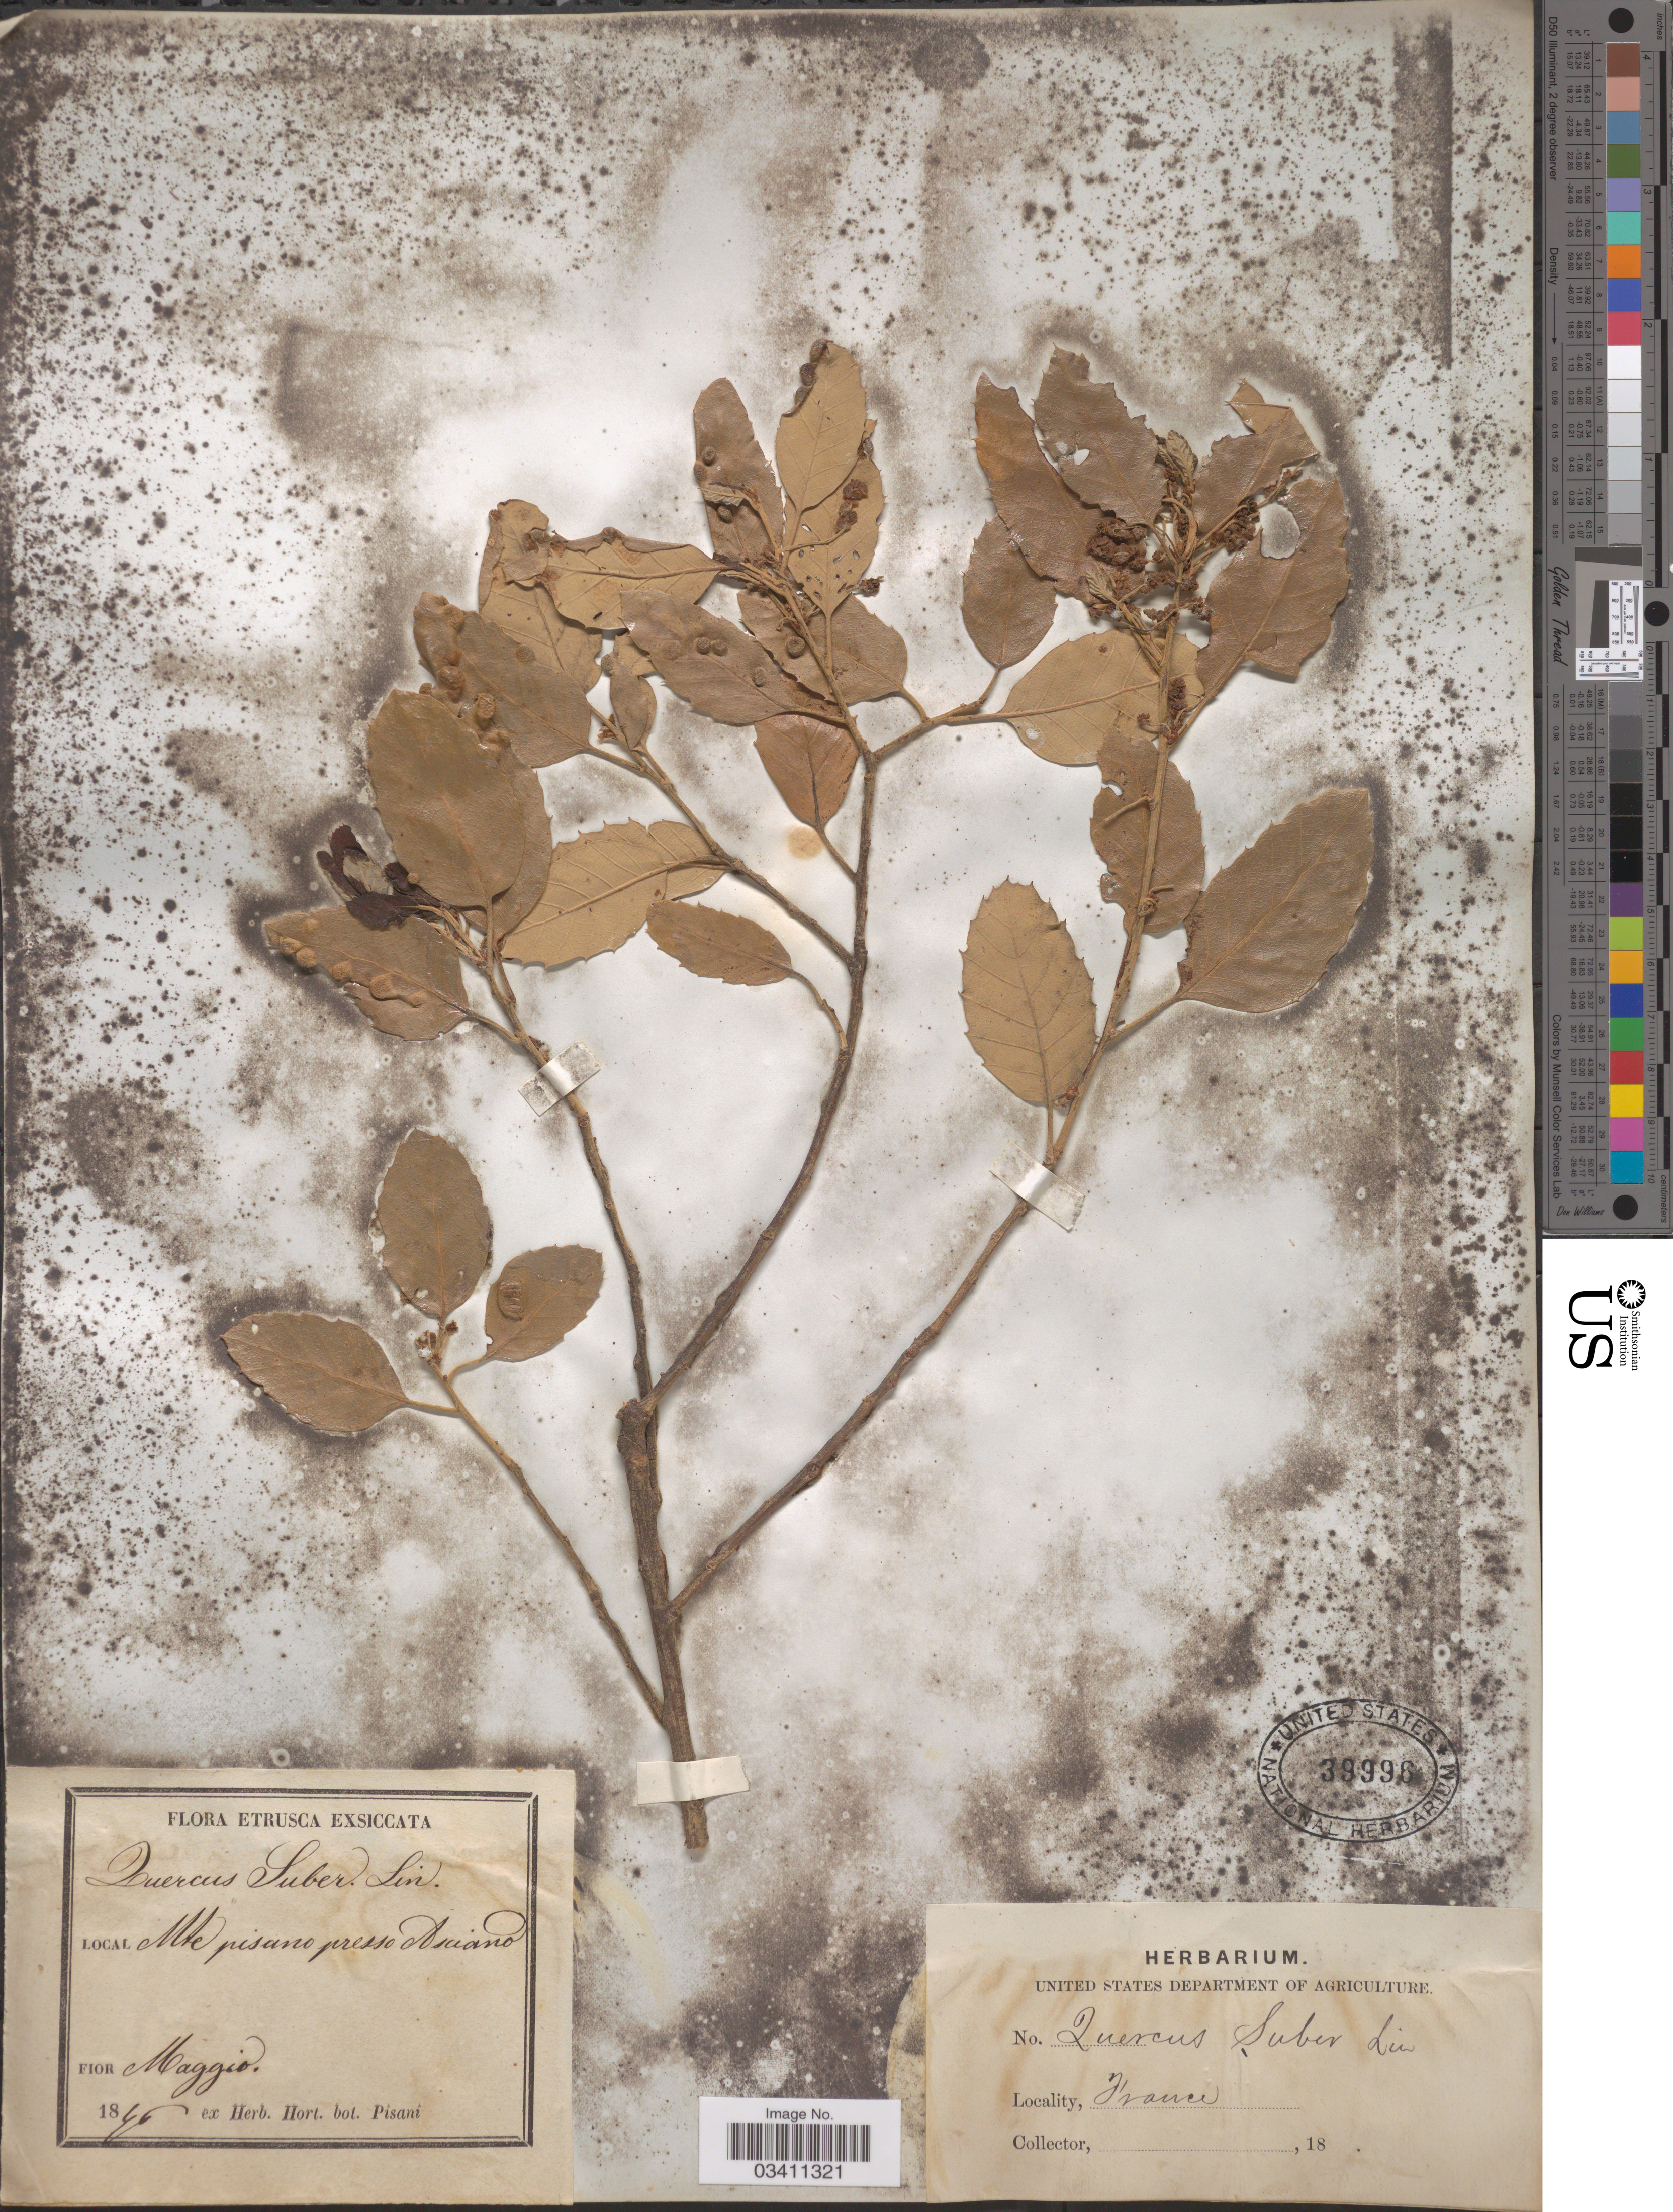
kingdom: Plantae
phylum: Tracheophyta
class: Magnoliopsida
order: Fagales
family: Fagaceae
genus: Quercus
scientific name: Quercus sp.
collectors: ex herb. Hort. Bot. Pisani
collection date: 1846-05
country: Italy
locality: Etrusca. Mte pisano presso Asciano.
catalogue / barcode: US 39996